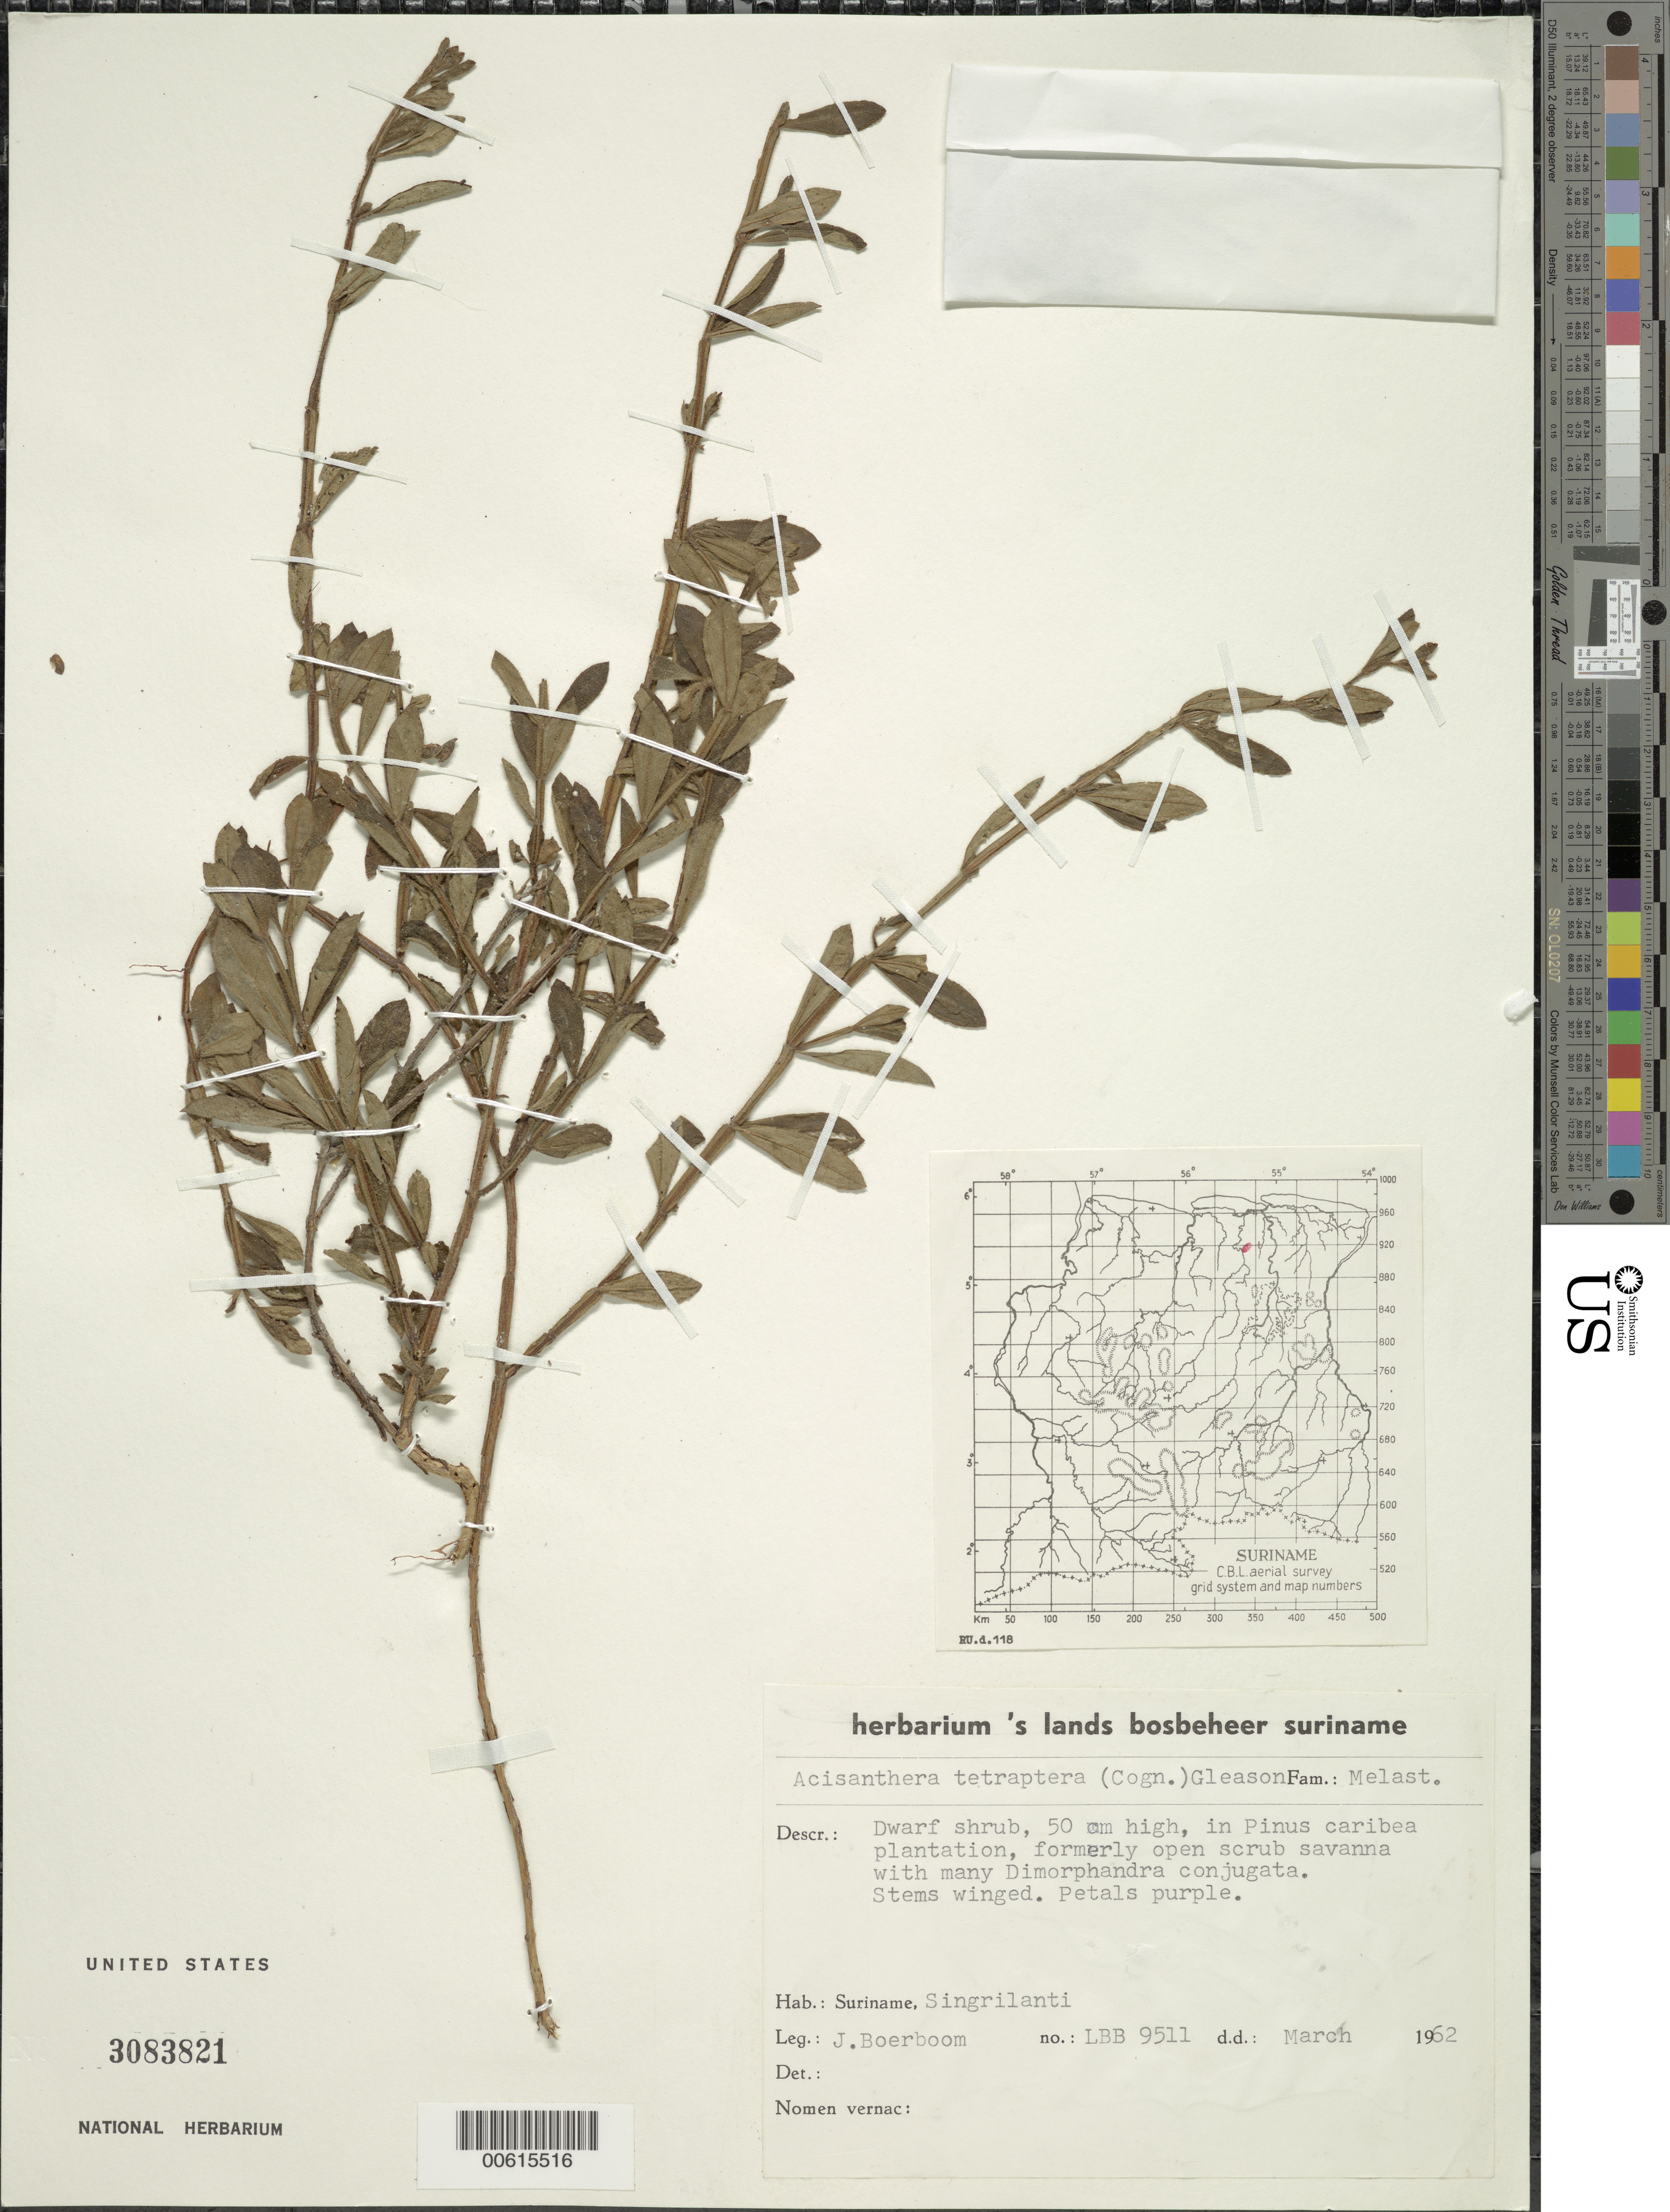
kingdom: Plantae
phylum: Tracheophyta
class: Magnoliopsida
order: Myrtales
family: Melastomataceae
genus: Rostranthera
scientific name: Rostranthera tetraptera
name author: (Cogn.) M.J. Rocha & P.J.F. Guim.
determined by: Nunes da Silva, Diego, (RB), Jardim Botanico do Rio de Janeiro - Herbario (BRAZIL)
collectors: J. Boerboom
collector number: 9511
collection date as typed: Mar-62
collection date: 1962-03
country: Suriname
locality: Singrilanti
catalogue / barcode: US 3083821